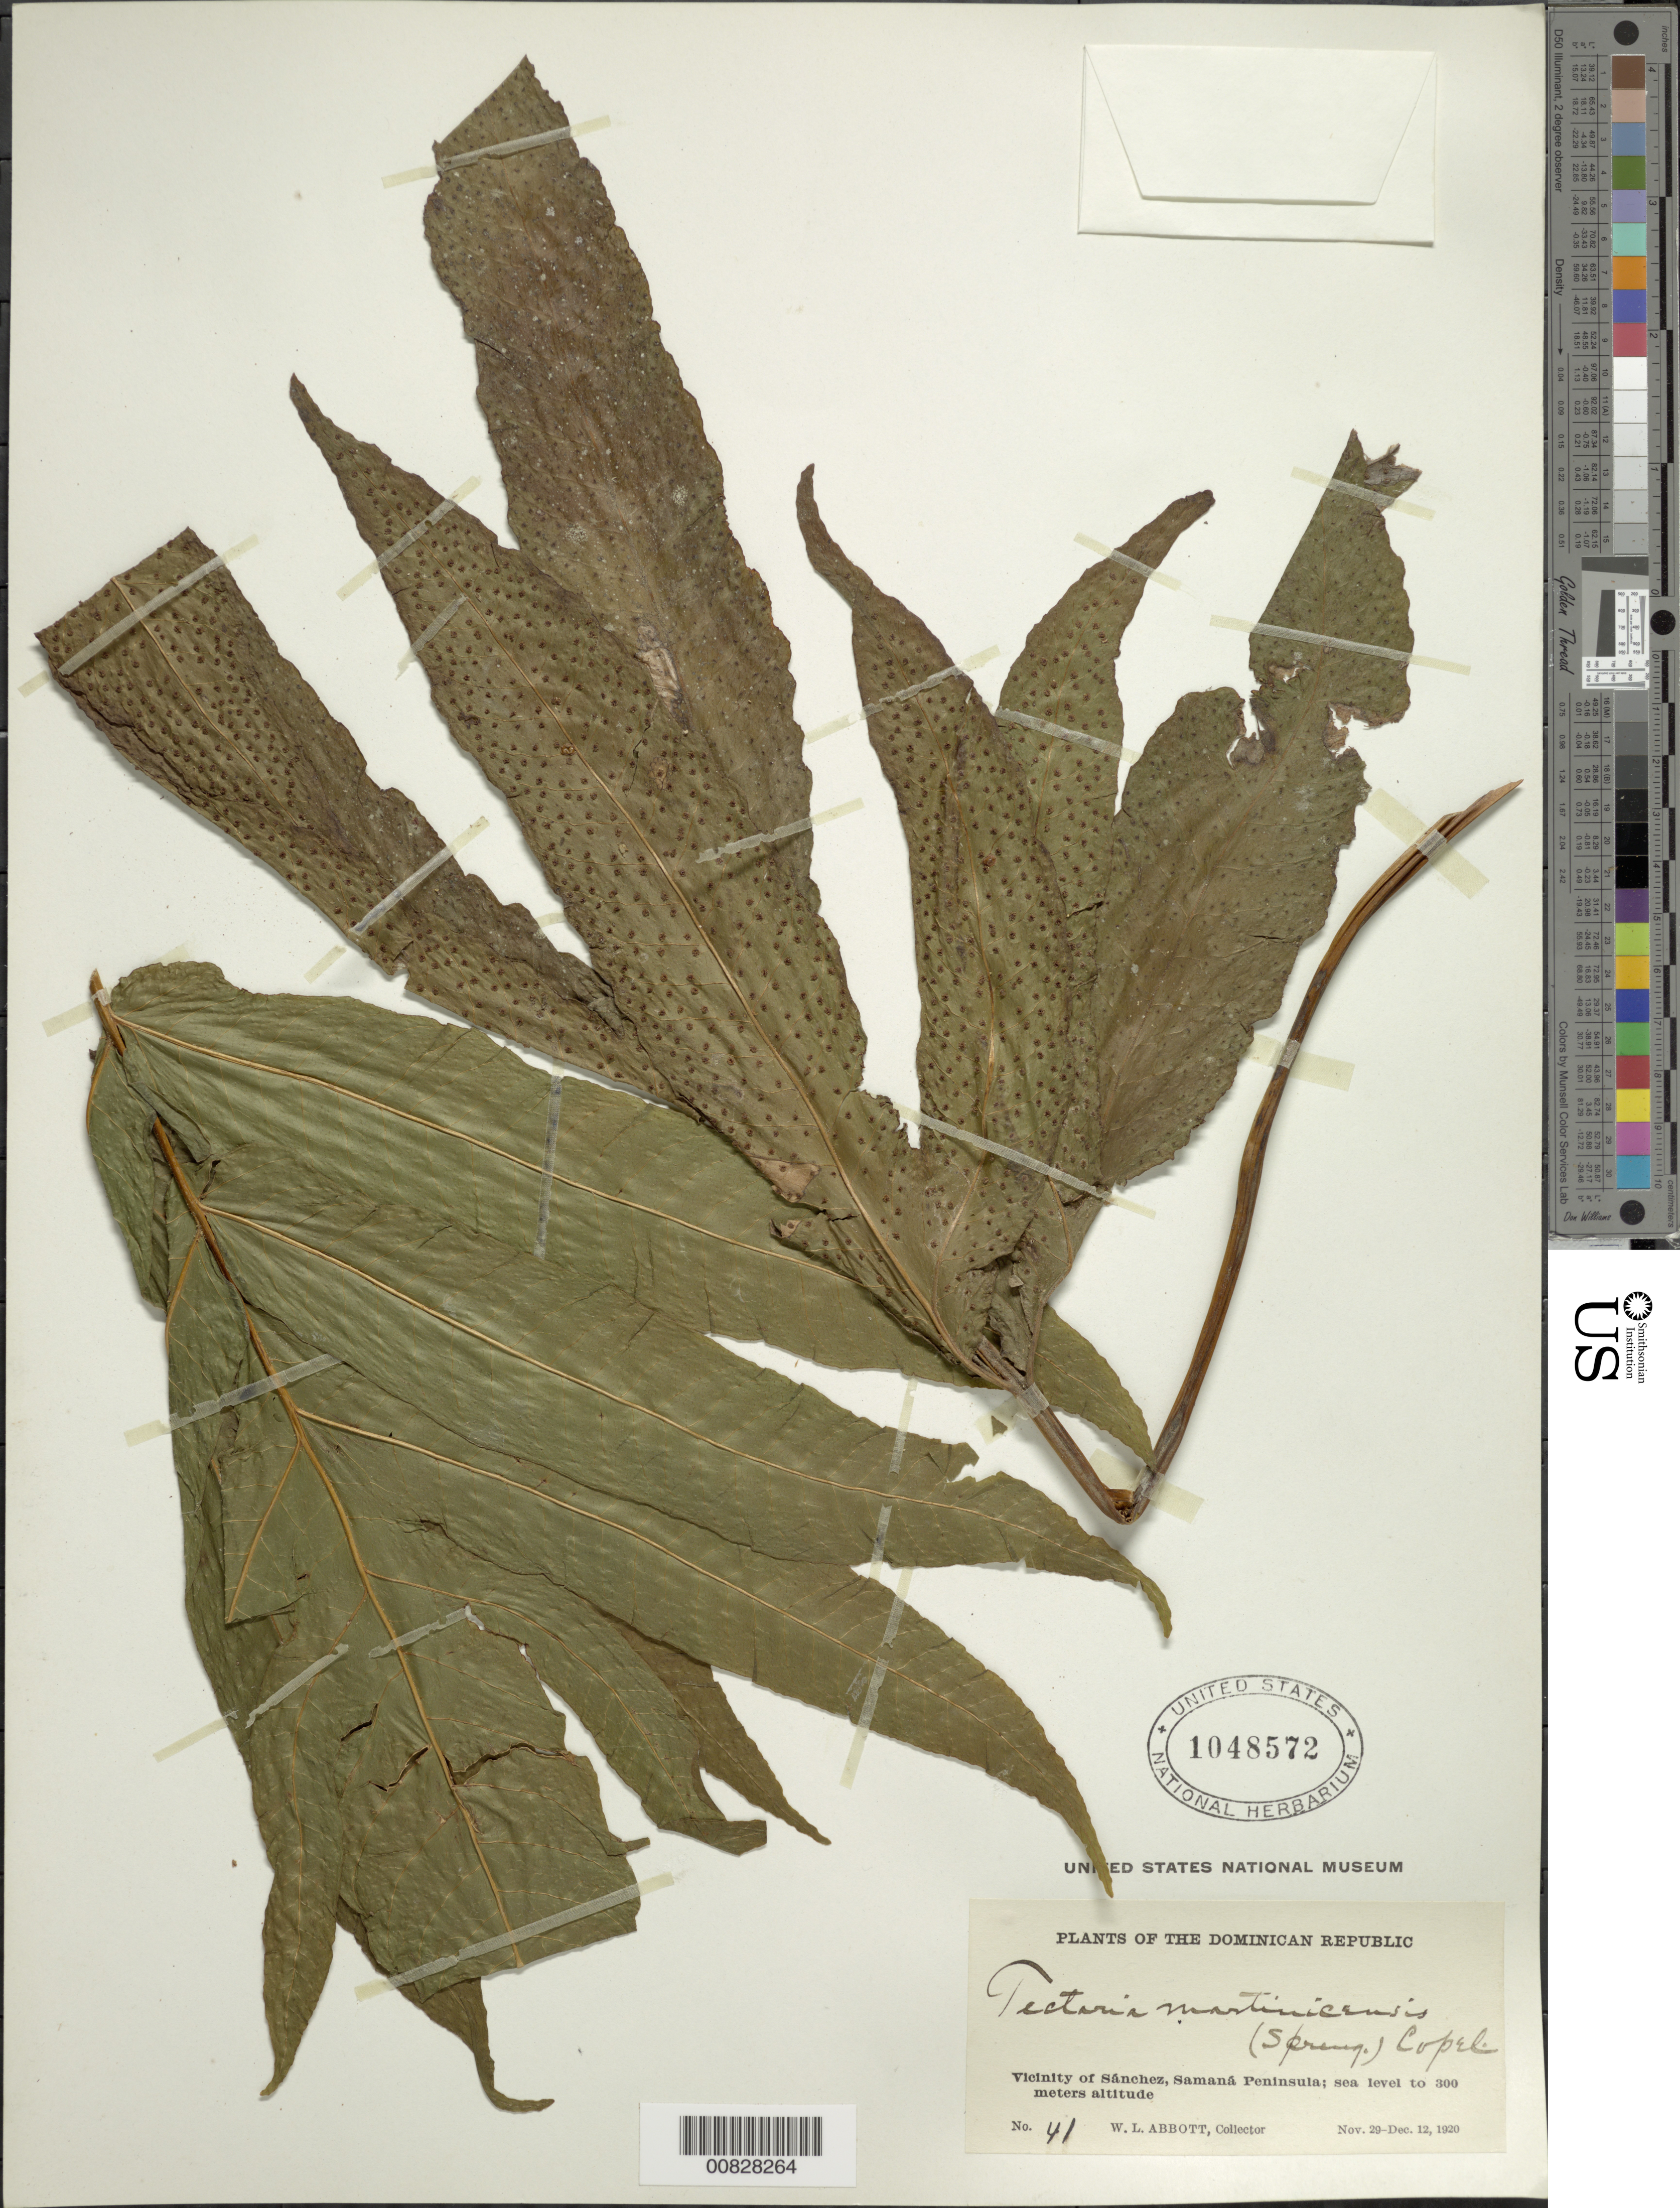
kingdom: Plantae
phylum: Tracheophyta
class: Polypodiopsida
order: Polypodiales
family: Tectariaceae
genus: Tectaria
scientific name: Tectaria incisa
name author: Cav.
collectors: W. L. Abbott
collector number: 41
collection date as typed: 29 Nov 1920 to 12 Dec 1920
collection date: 1920-11-29/1920-12-12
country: Dominican Republic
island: Hispaniola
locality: Sánchez vicinity, Samaná Peninsula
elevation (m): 0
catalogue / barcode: US 1048572